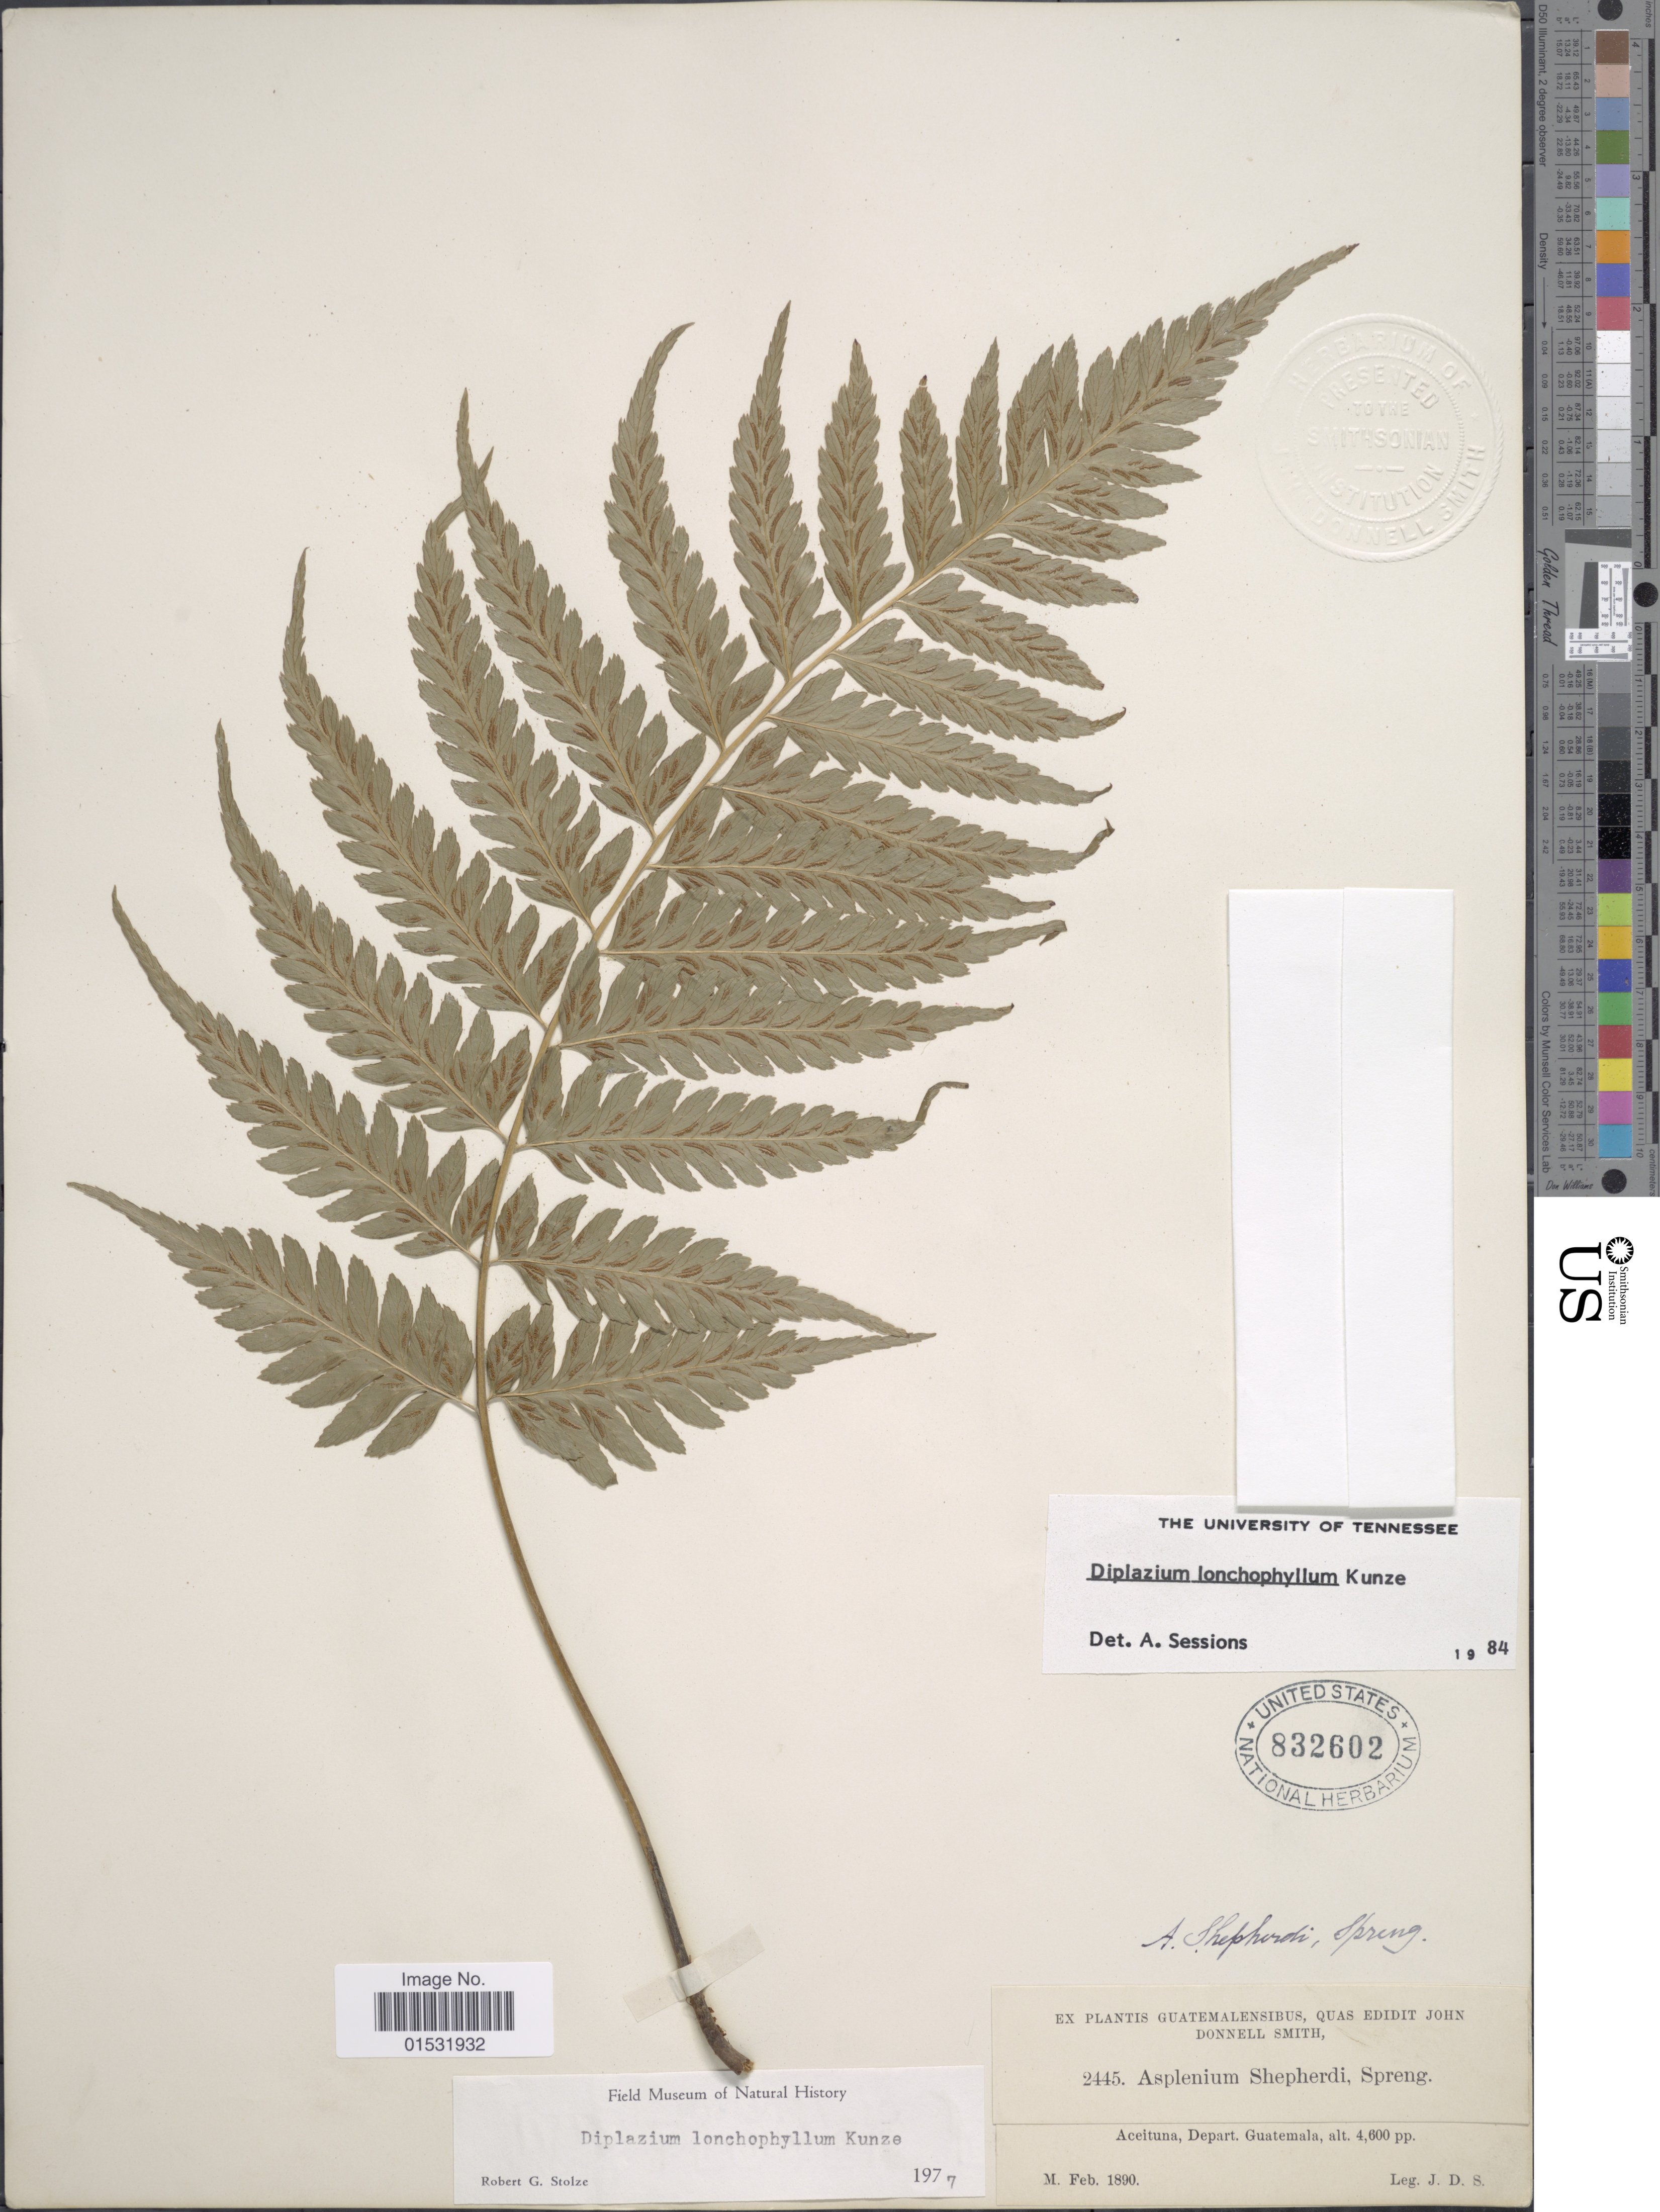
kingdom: Plantae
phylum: Tracheophyta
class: Polypodiopsida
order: Polypodiales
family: Athyriaceae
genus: Diplazium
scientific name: Diplazium lonchophyllum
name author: Kunze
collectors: J. Donnell Smith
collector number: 2445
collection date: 1890-02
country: Guatemala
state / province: Guatemala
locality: Aceituna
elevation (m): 1402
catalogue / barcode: US 832602